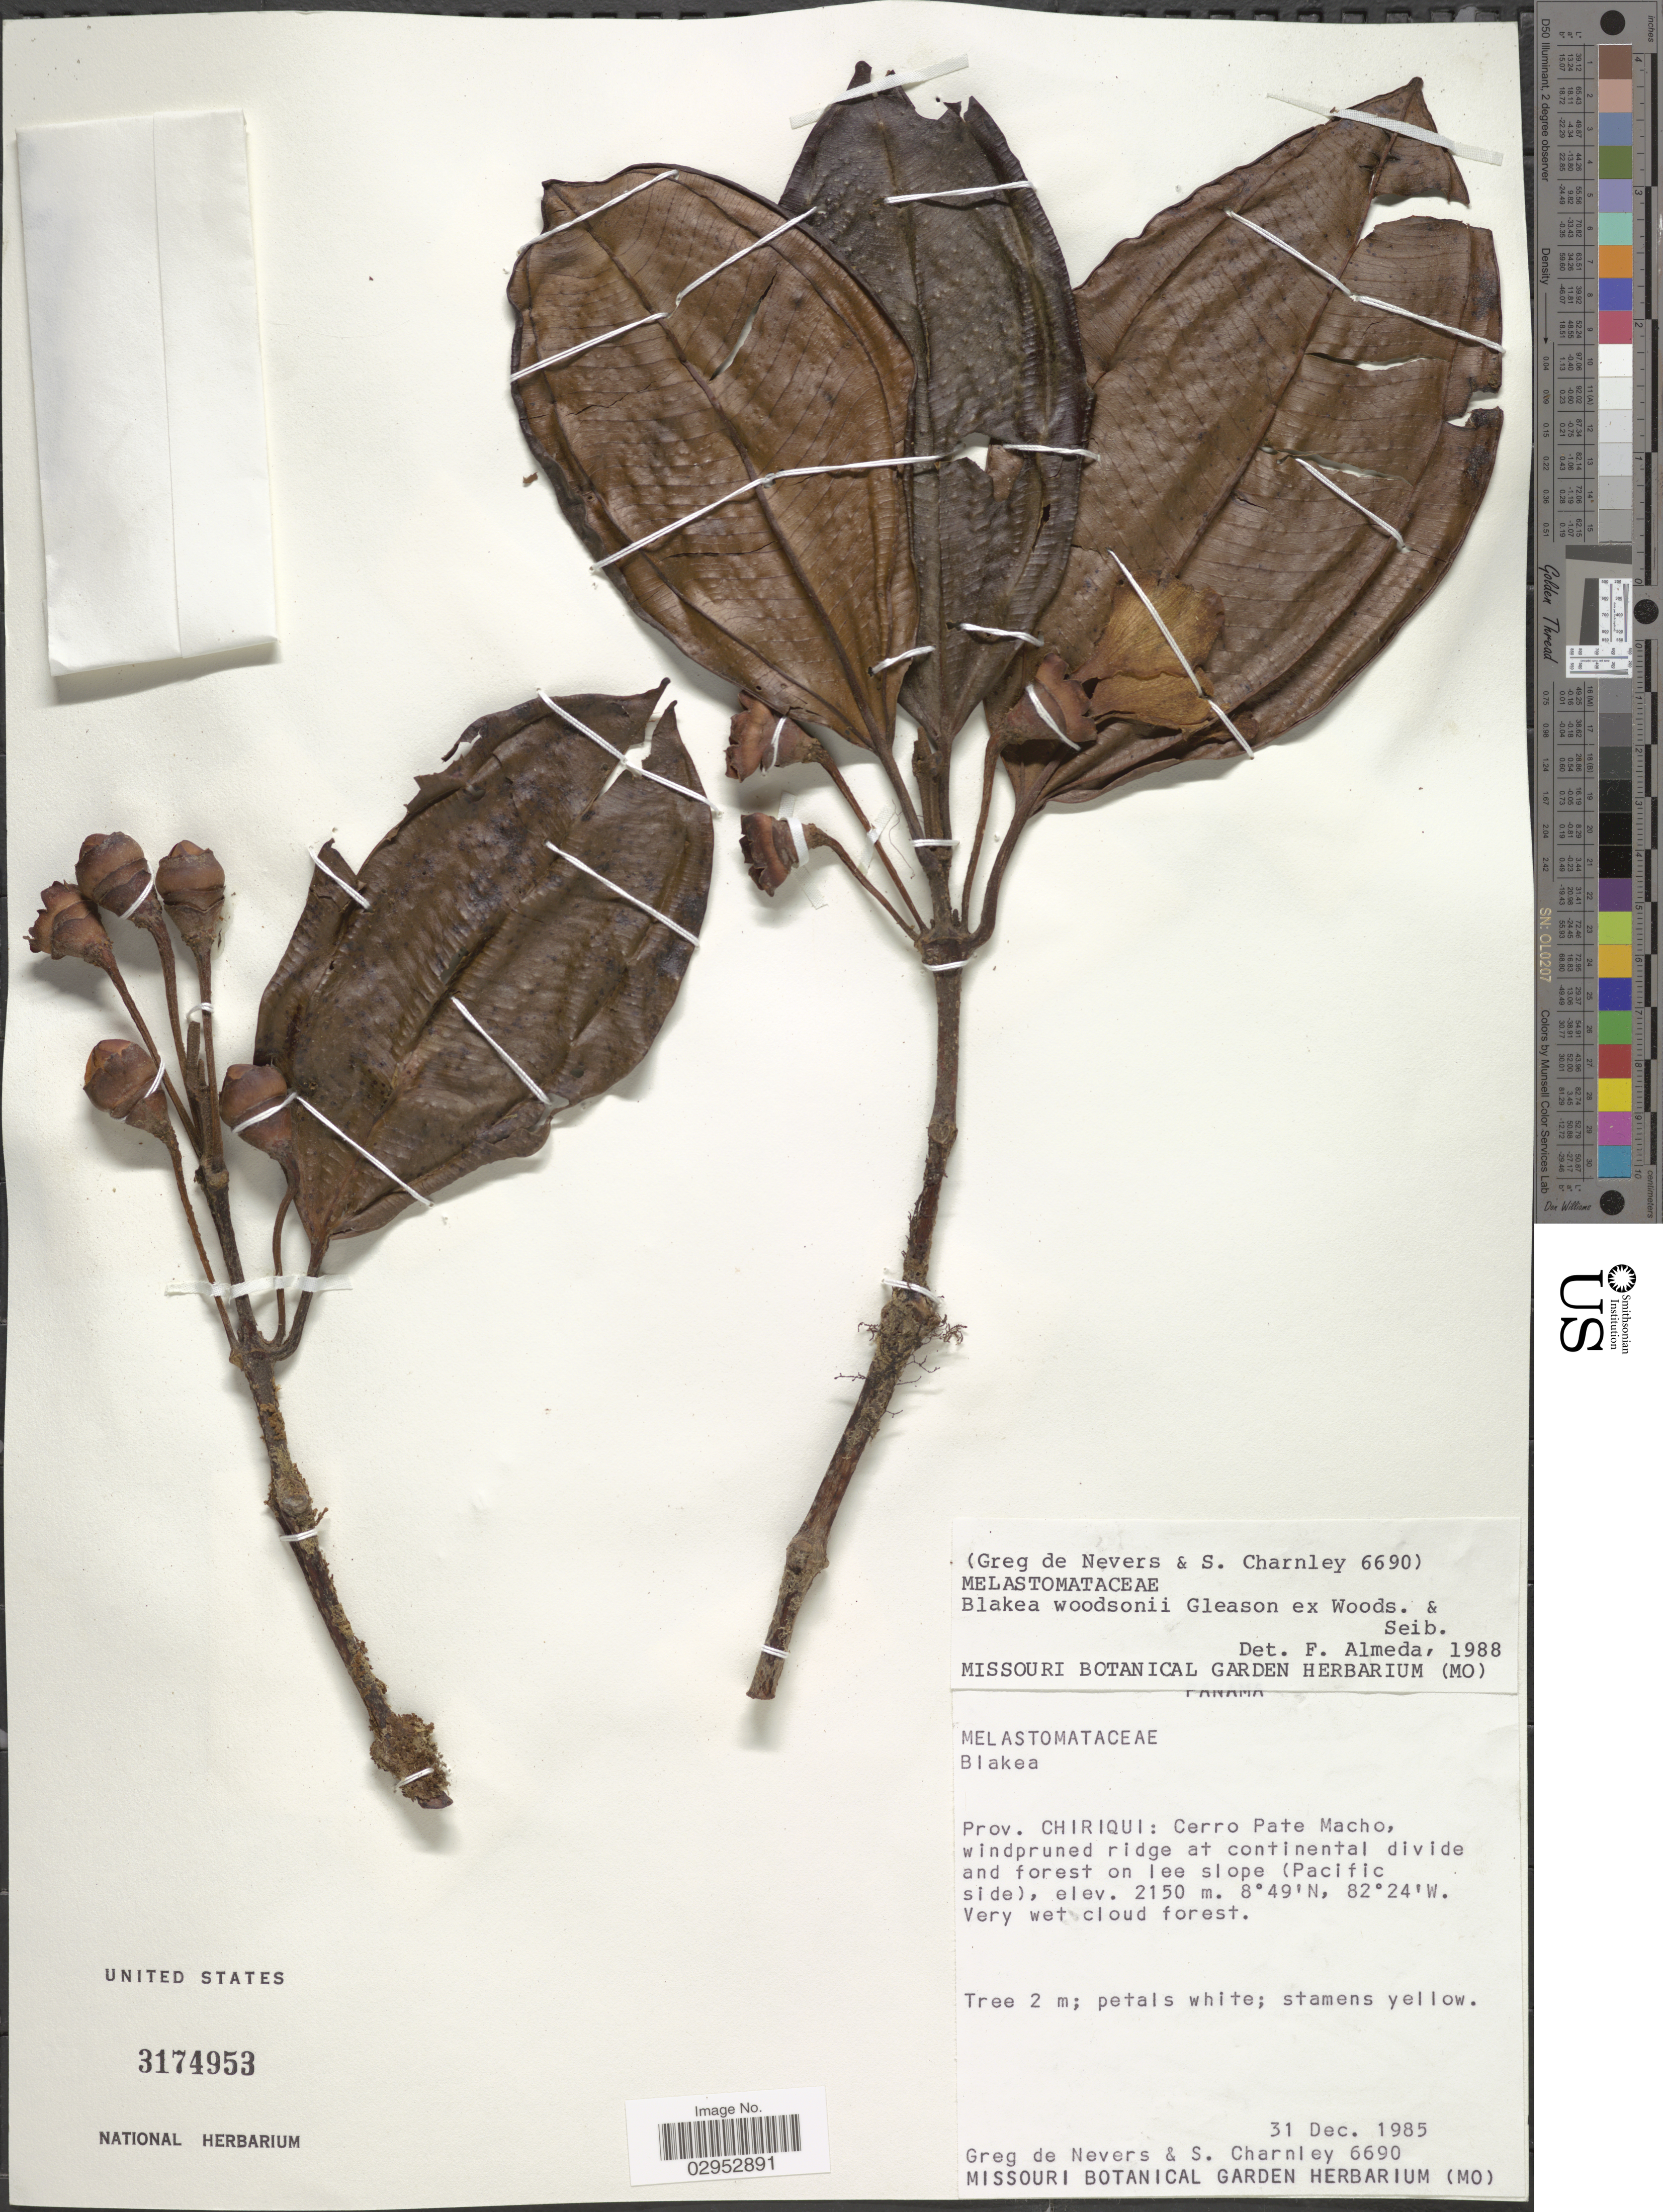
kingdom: Plantae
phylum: Tracheophyta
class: Magnoliopsida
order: Myrtales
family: Melastomataceae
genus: Blakea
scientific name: Blakea woodsonii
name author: Gleason in Woodson & Seibert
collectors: G. C. de Nevers & S. Charnley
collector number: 6690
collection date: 1985-12-31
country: Panama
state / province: Chiriqui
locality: Cerro Pate Macho, windpruned ridge at continental divide and forest on lee slope (Pacific side).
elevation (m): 2150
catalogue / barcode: US 3174953